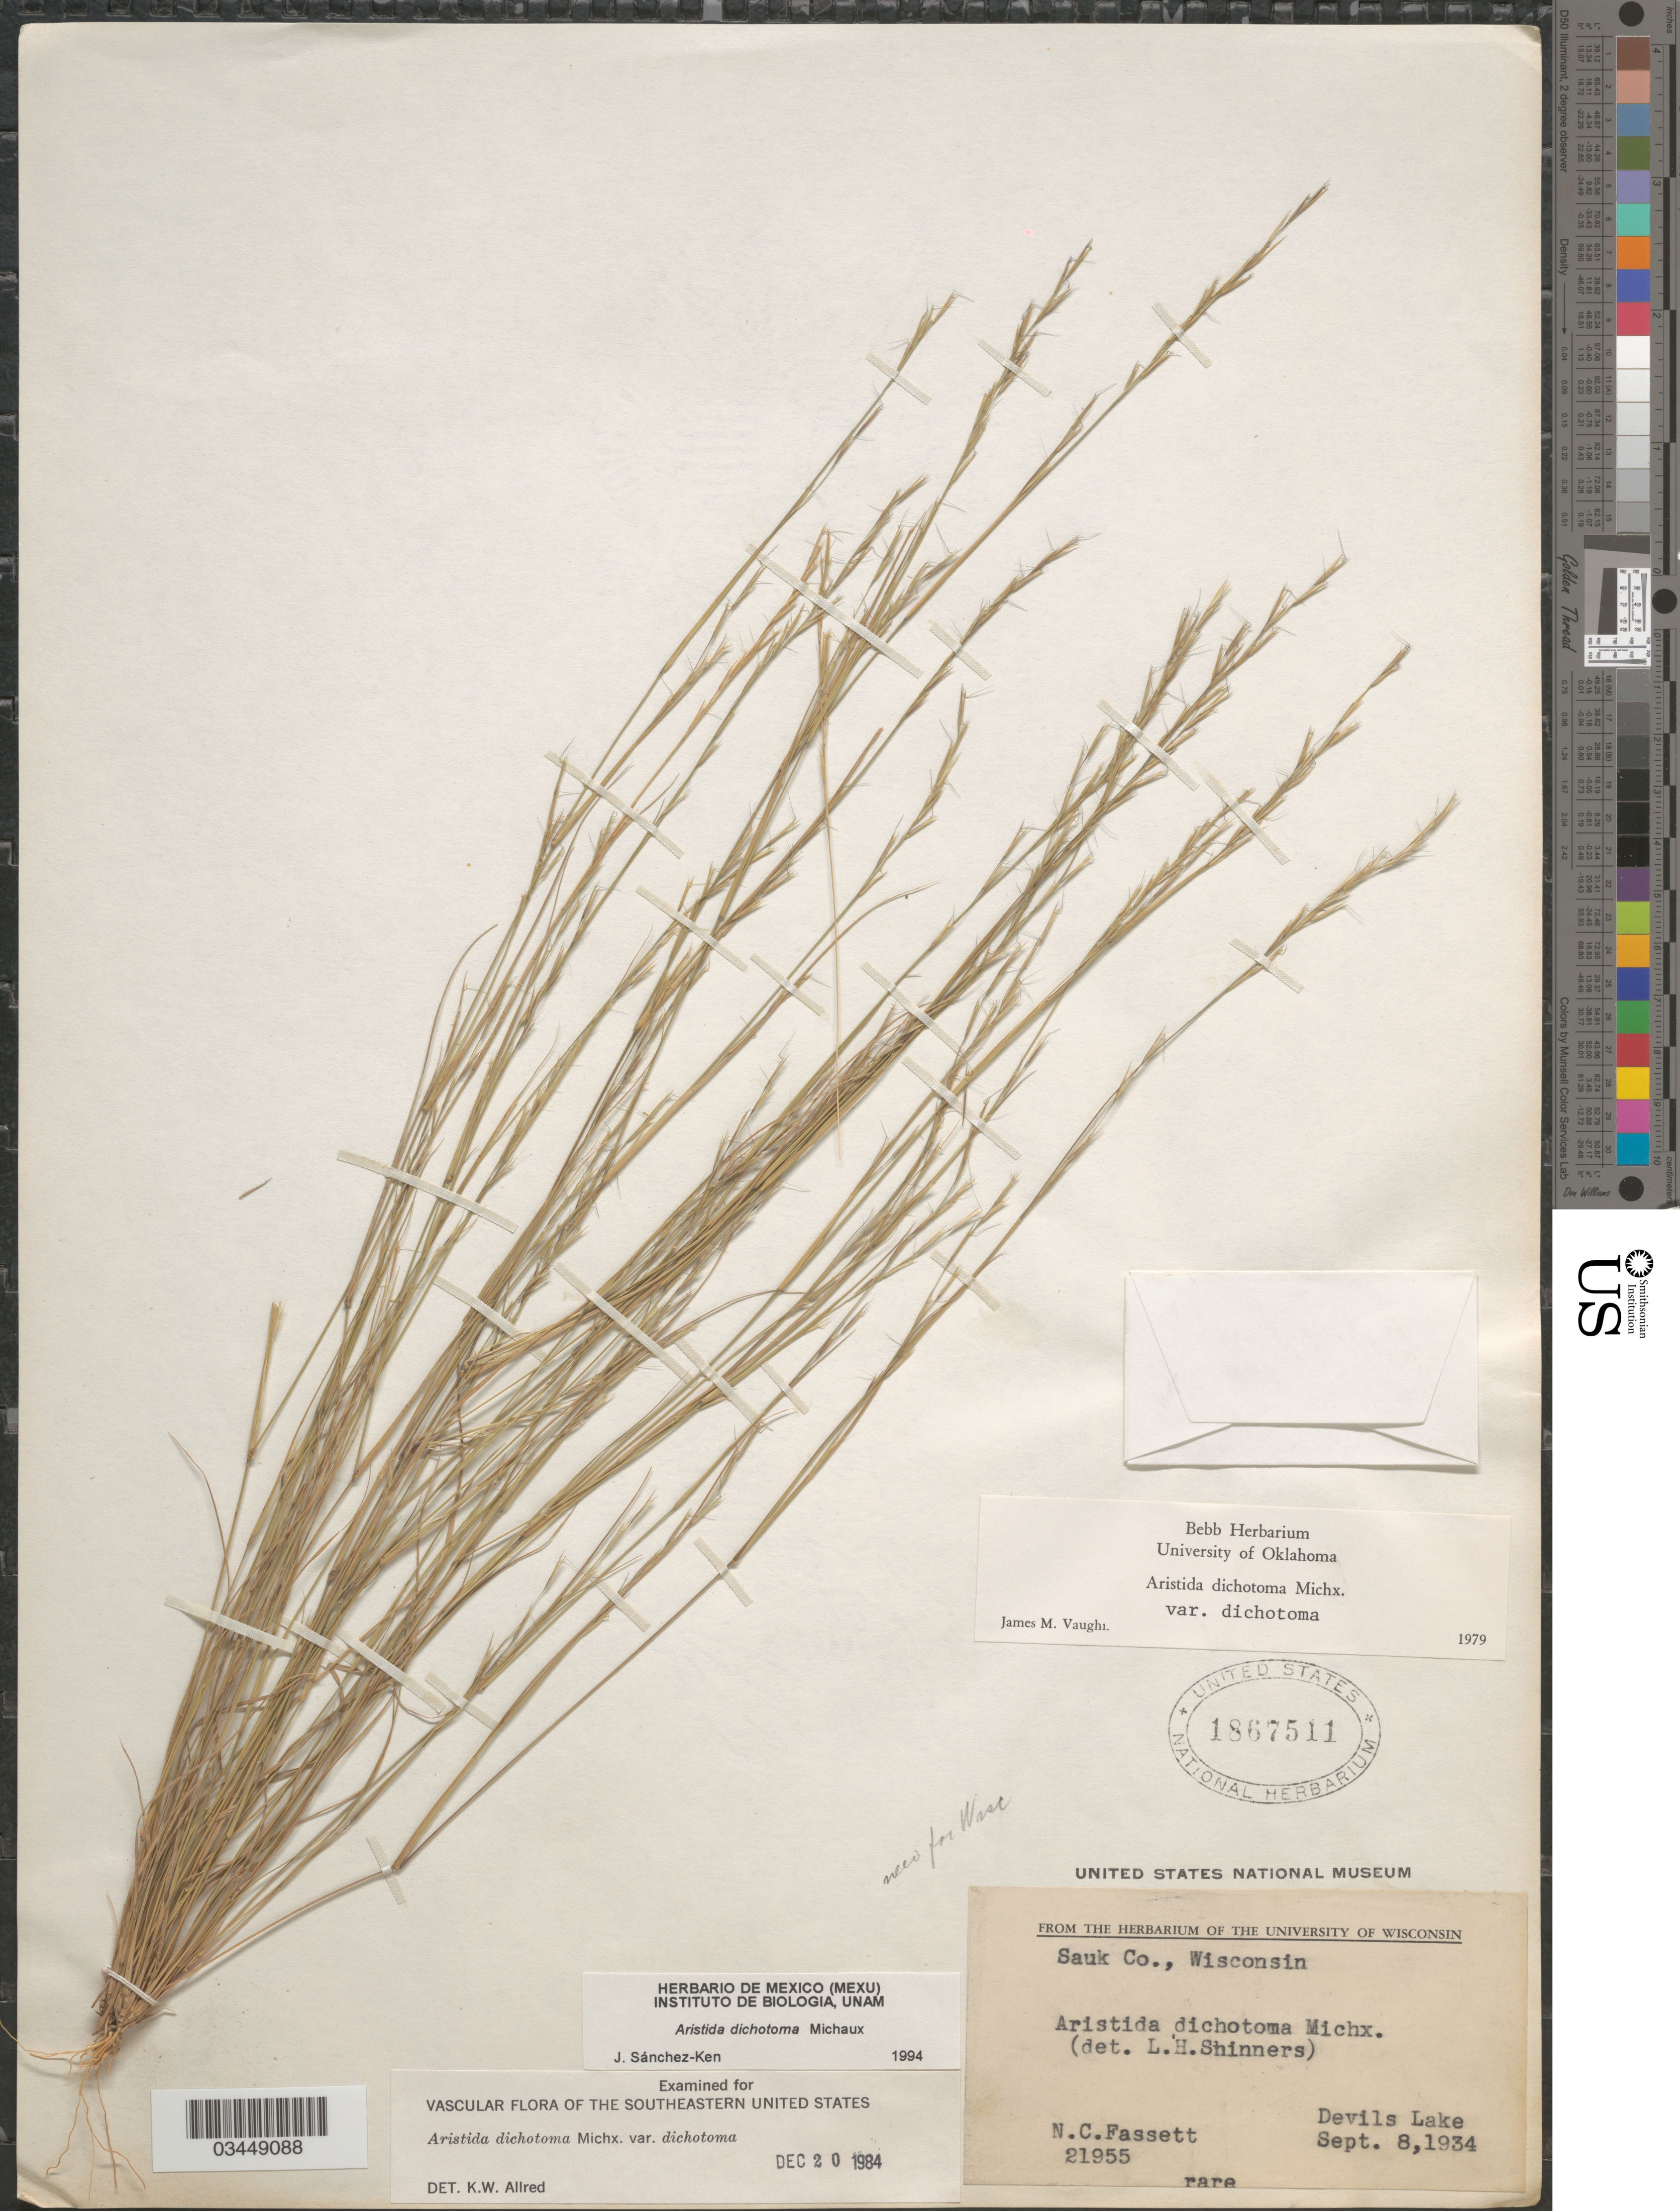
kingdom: Plantae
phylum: Tracheophyta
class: Liliopsida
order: Poales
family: Poaceae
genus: Aristida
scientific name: Aristida dichotoma var. dichotoma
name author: Michx.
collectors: N. C. Fassett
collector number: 21955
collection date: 1934-09-08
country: United States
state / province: Wisconsin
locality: Sauk Co. Devils Lake.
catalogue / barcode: US 1867511